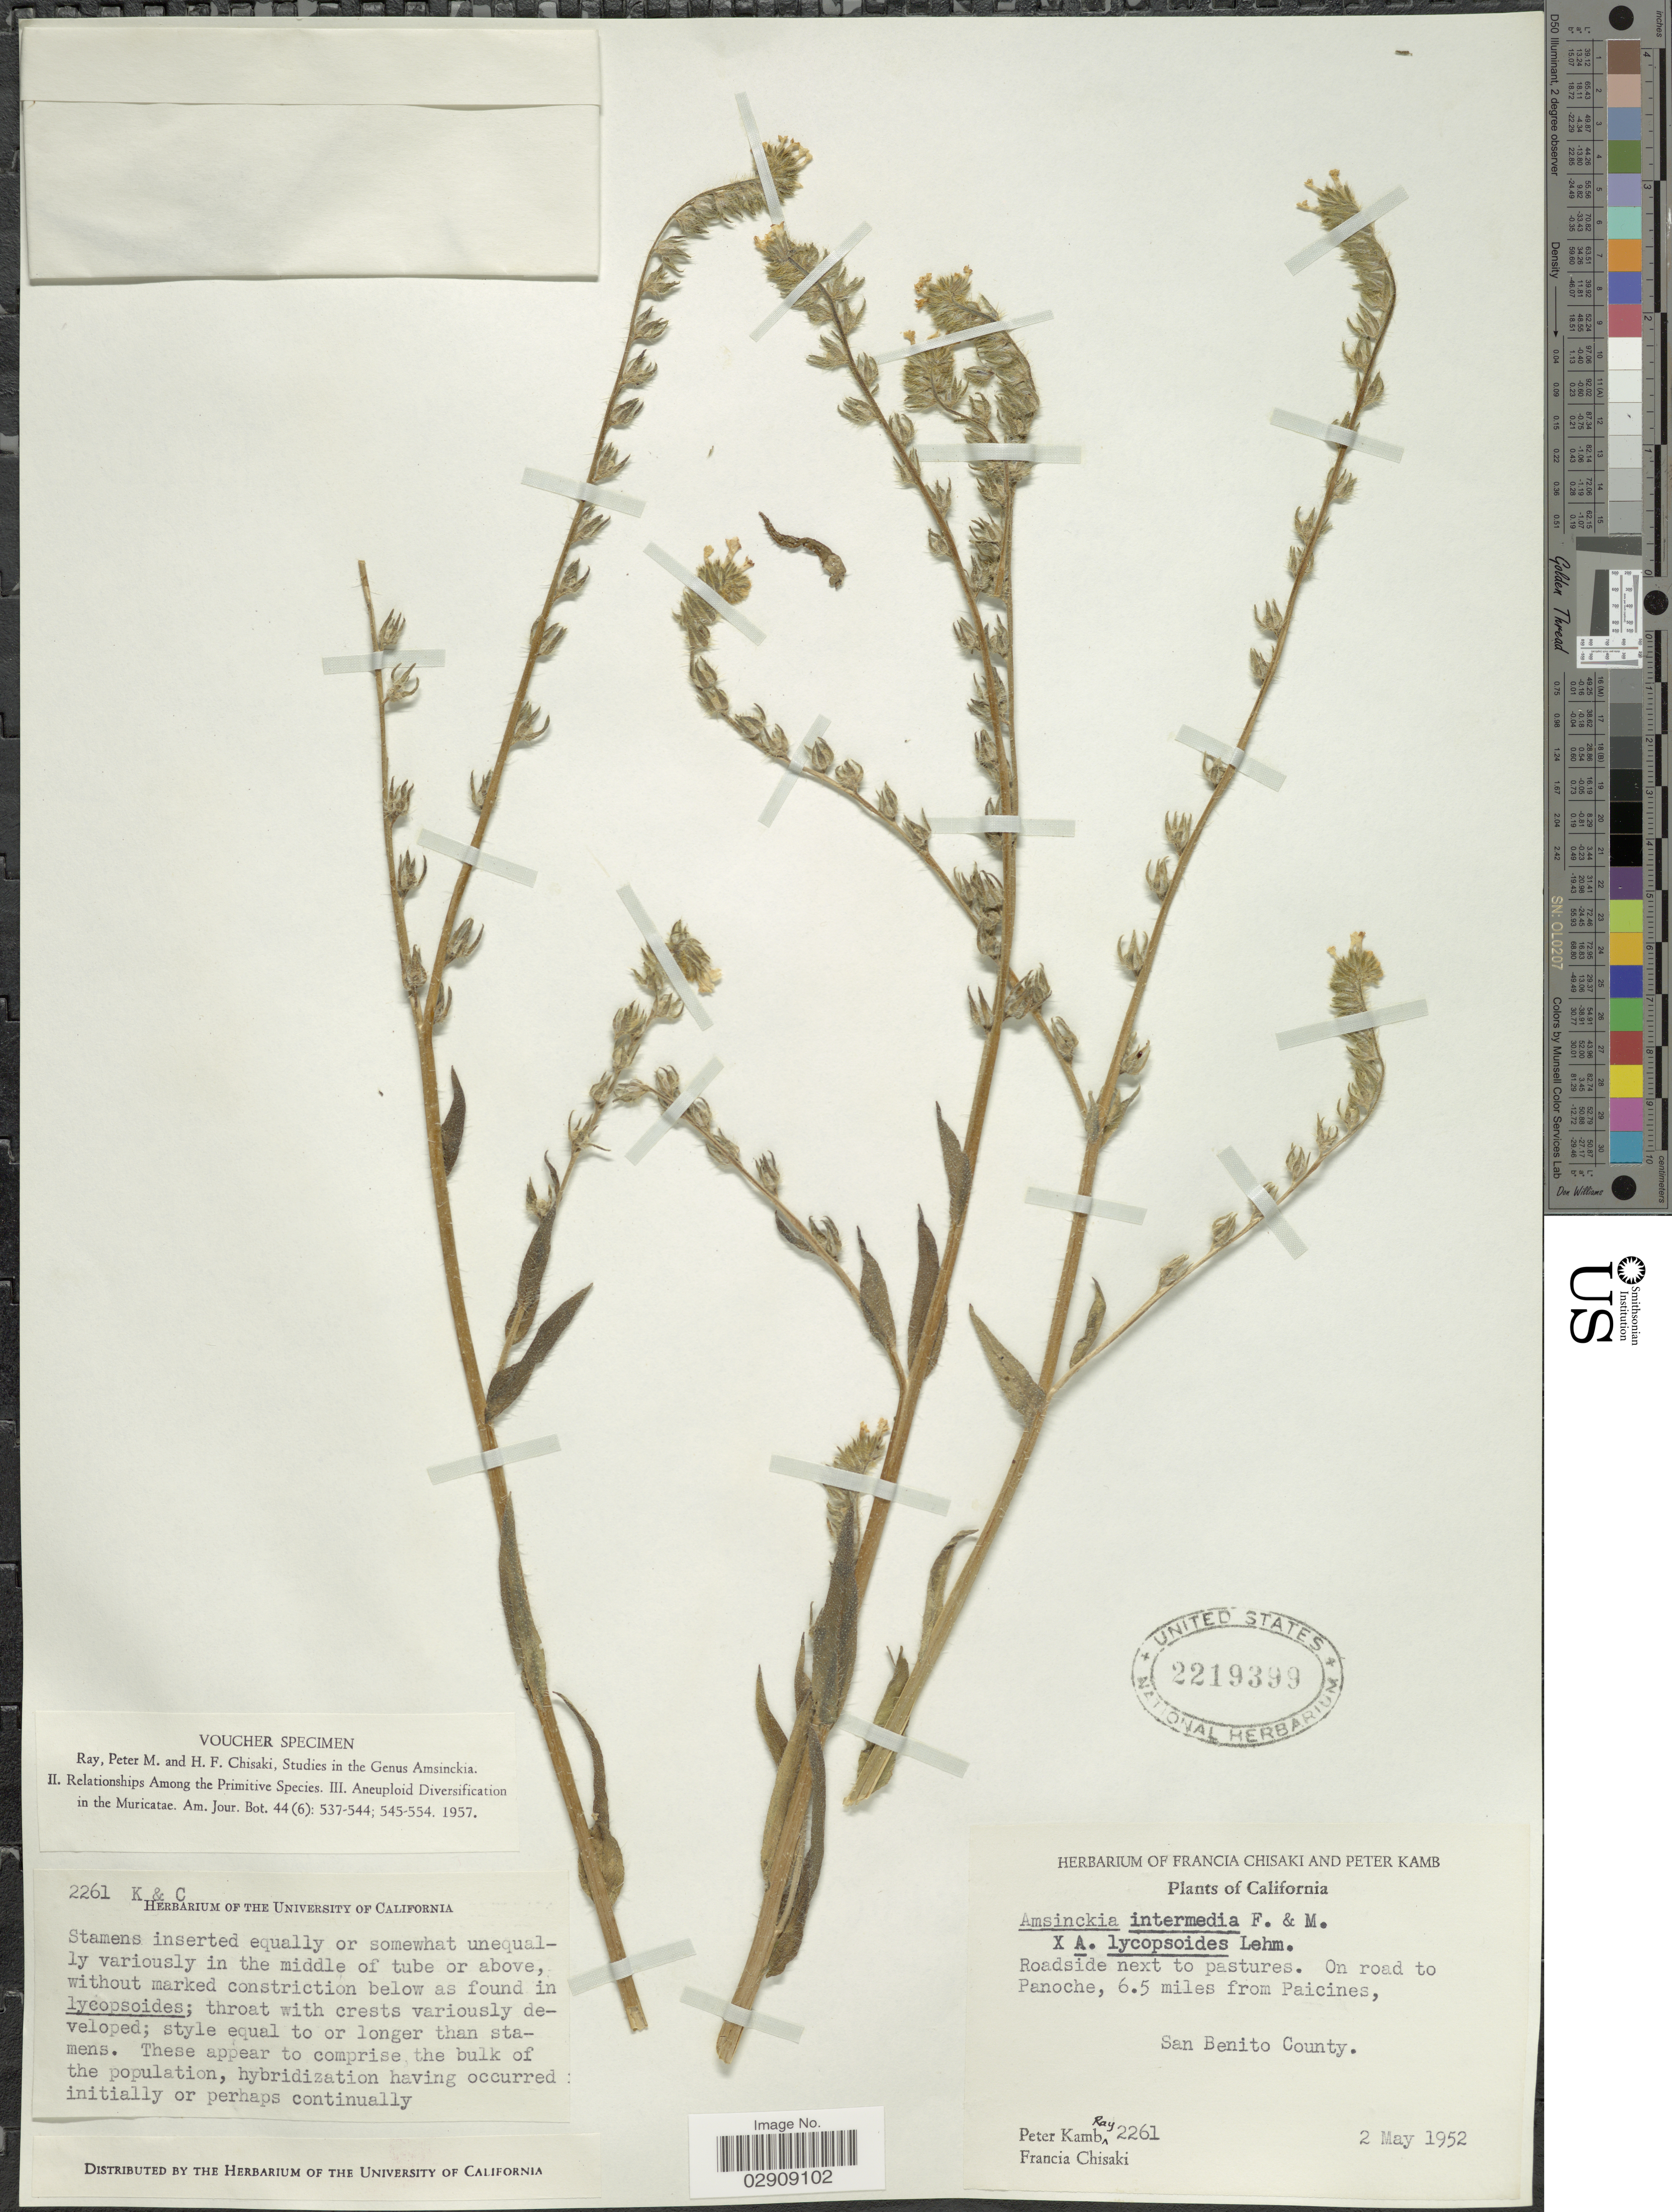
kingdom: Plantae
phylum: Tracheophyta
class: Magnoliopsida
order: Boraginales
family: Boraginaceae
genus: Amsinckia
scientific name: Amsinckia lycopsoides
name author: Lehm.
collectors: P. Kamb, -. Ray & F. Chisaki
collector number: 2261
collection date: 1952-05-02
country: United States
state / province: California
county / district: San Benito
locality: Roadside next to pastures. On road to Panoche, 6.5 miles from Paicines, San Benito County.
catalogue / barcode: US 2219399